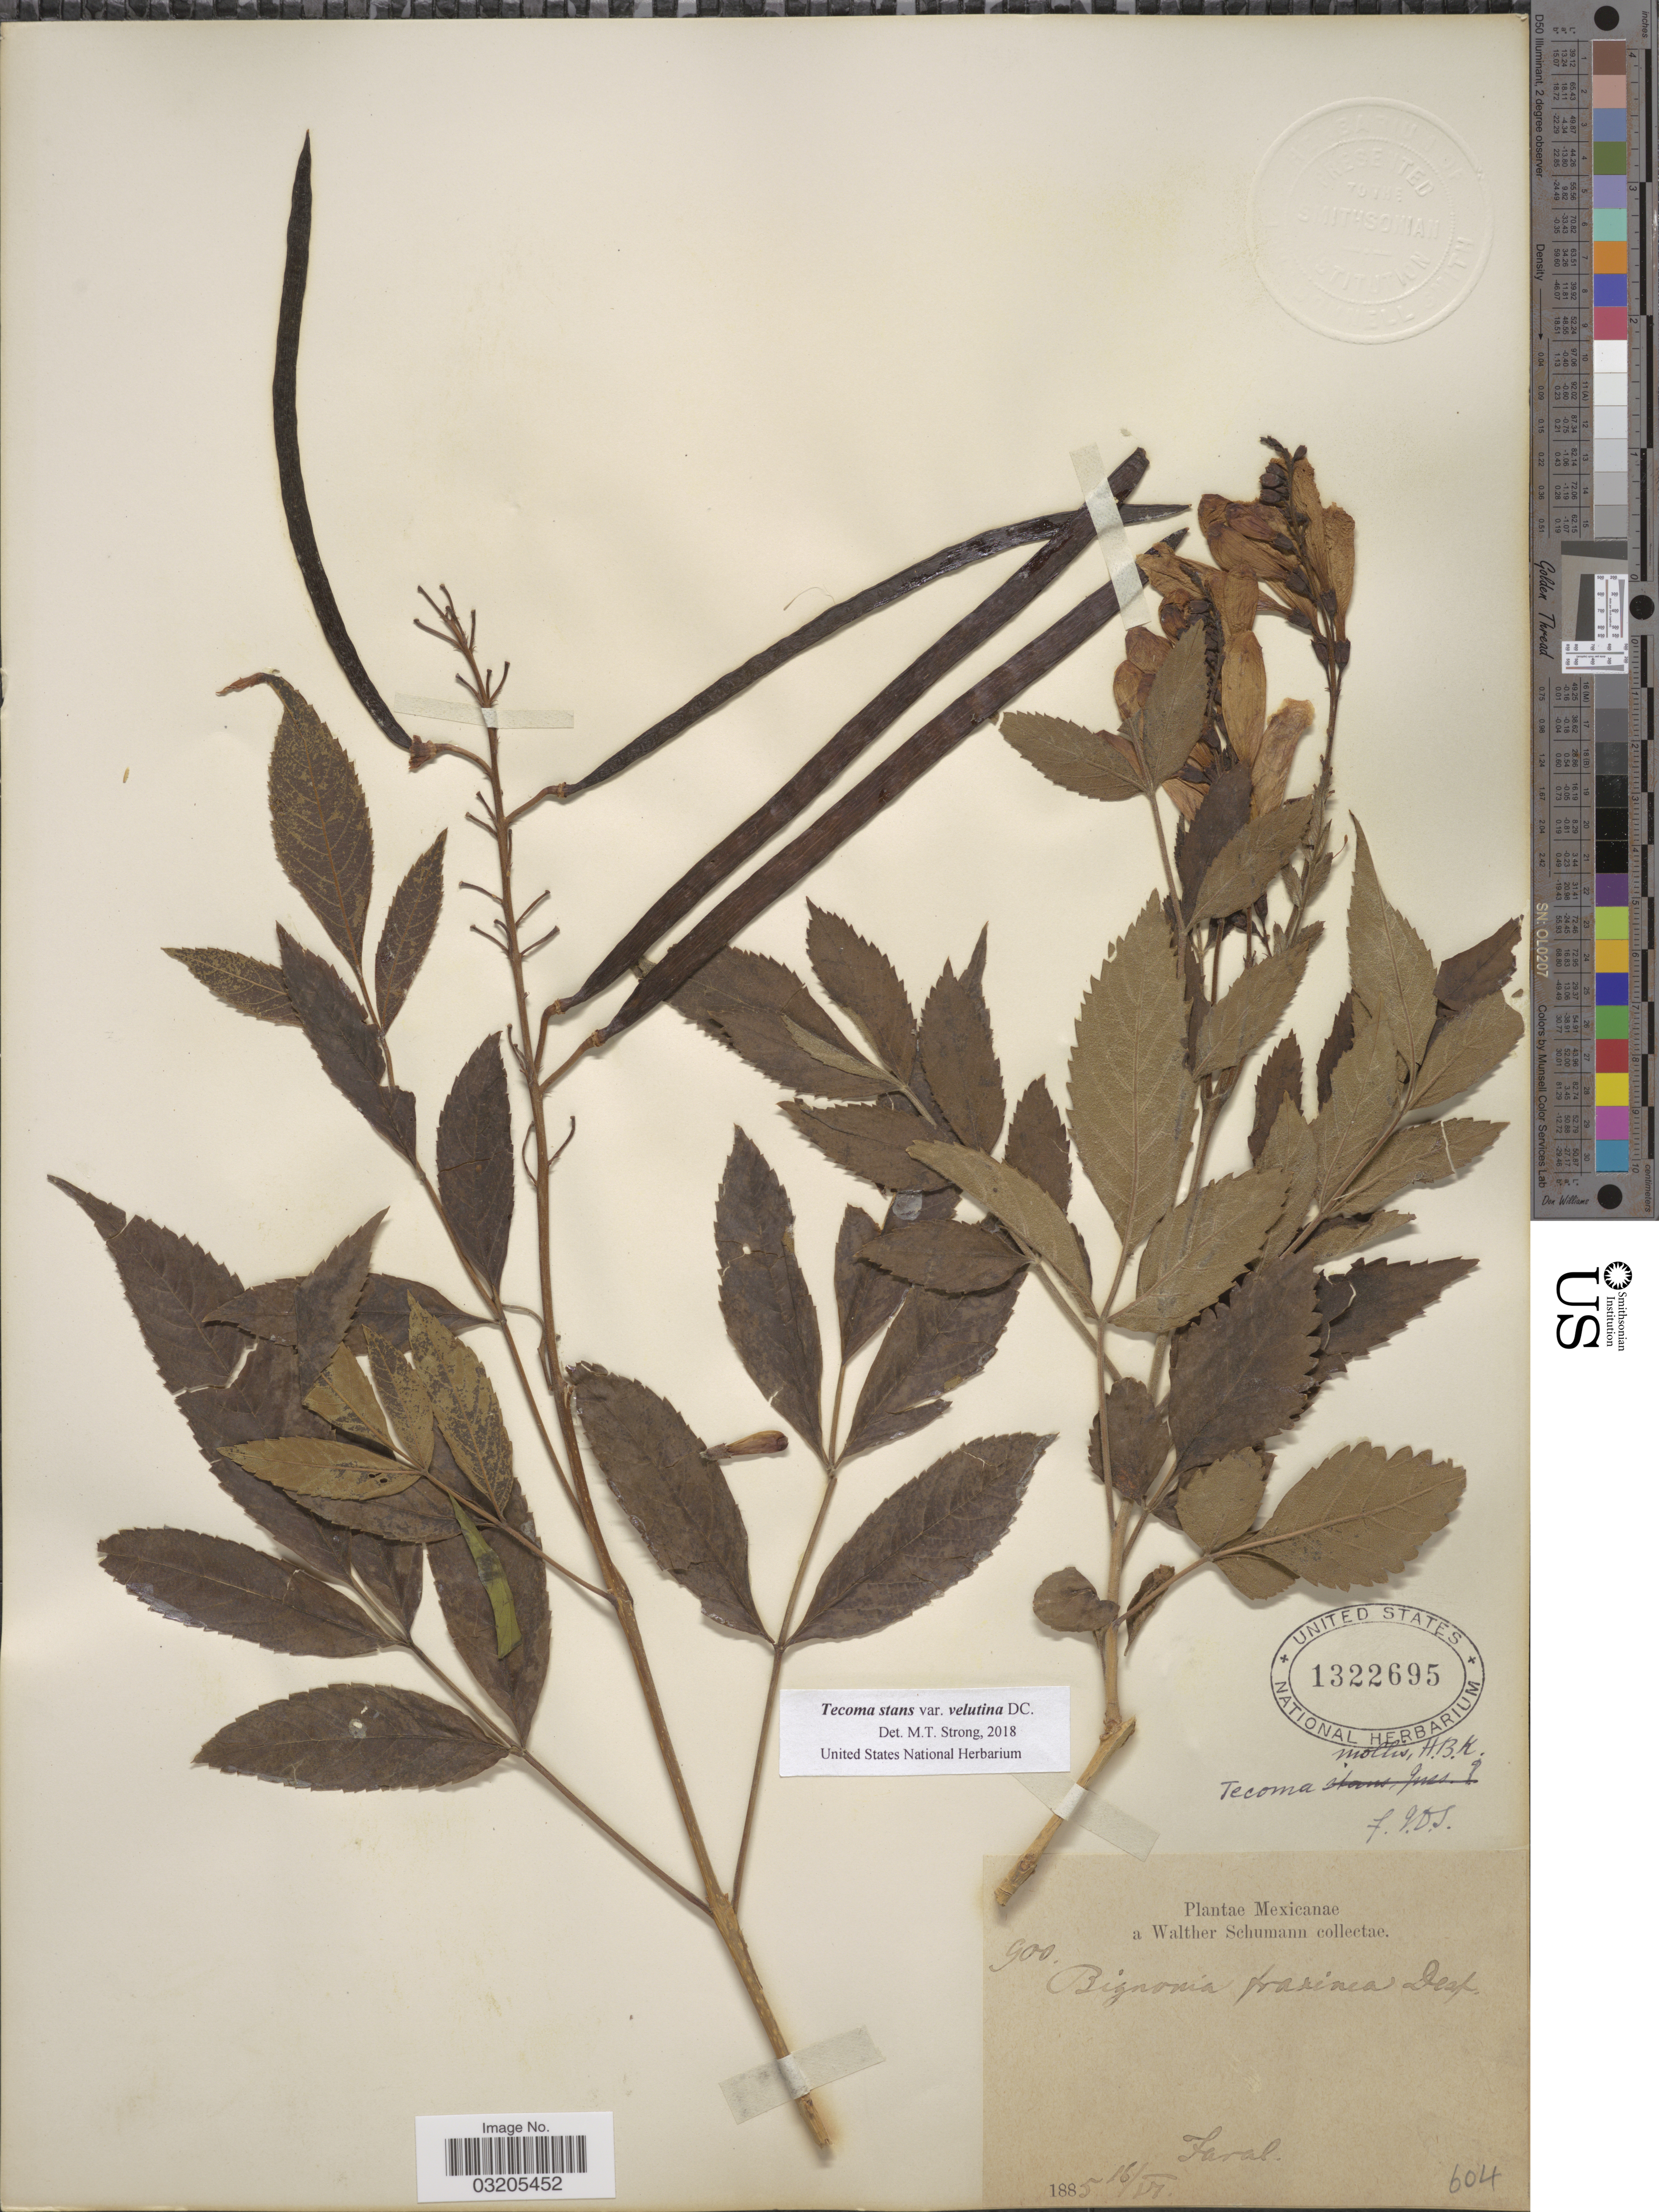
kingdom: Plantae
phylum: Tracheophyta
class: Magnoliopsida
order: Lamiales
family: Bignoniaceae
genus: Tecoma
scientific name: Tecoma stans var. velutina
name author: DC.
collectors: W. Schumann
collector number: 900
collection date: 1885-11-16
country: Mexico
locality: Jaral.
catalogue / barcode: US 1322695